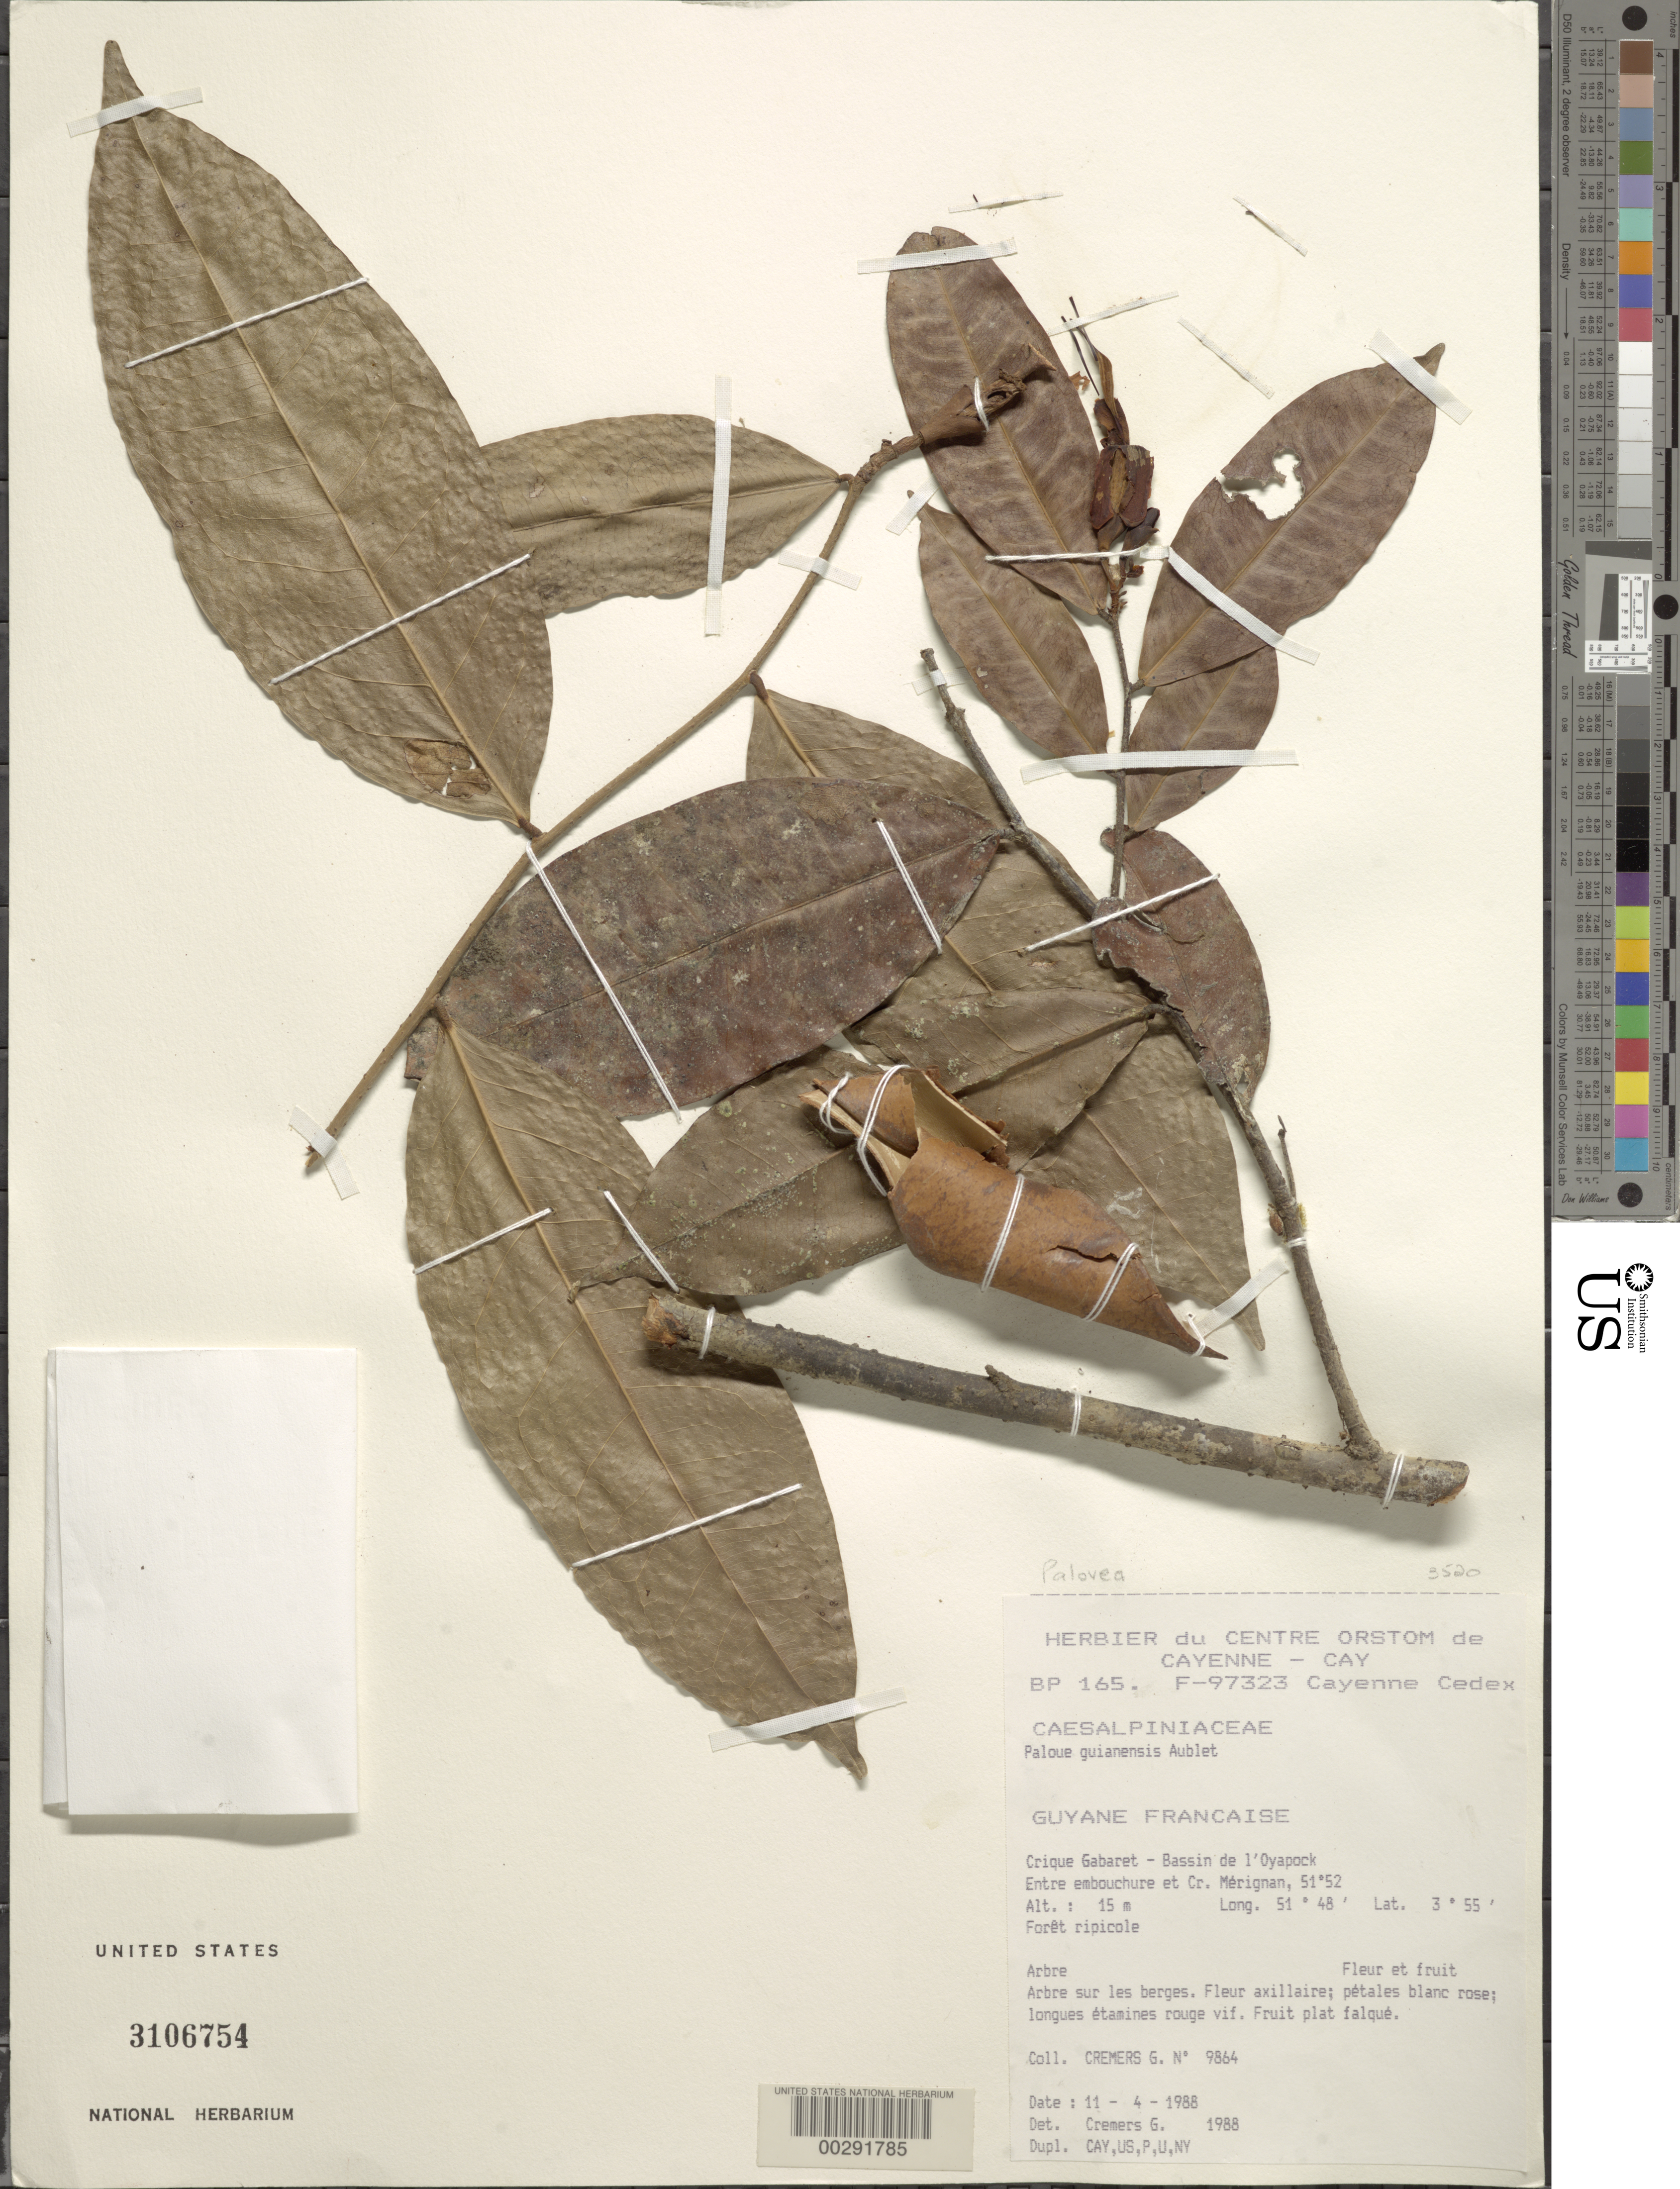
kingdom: Plantae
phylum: Tracheophyta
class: Magnoliopsida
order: Fabales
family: Fabaceae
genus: Paloue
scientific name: Paloue guianensis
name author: Aubl.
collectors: G. Cremers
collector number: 9864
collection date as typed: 11 Apr 1988 or 04 Nov 1988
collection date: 1988-04-11 or 1988-11-04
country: French Guiana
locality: Creek gabaret - basin of the oyapock, between the mouth and cr. merignan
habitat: Ripicole forest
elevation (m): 15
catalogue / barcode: US 3106754